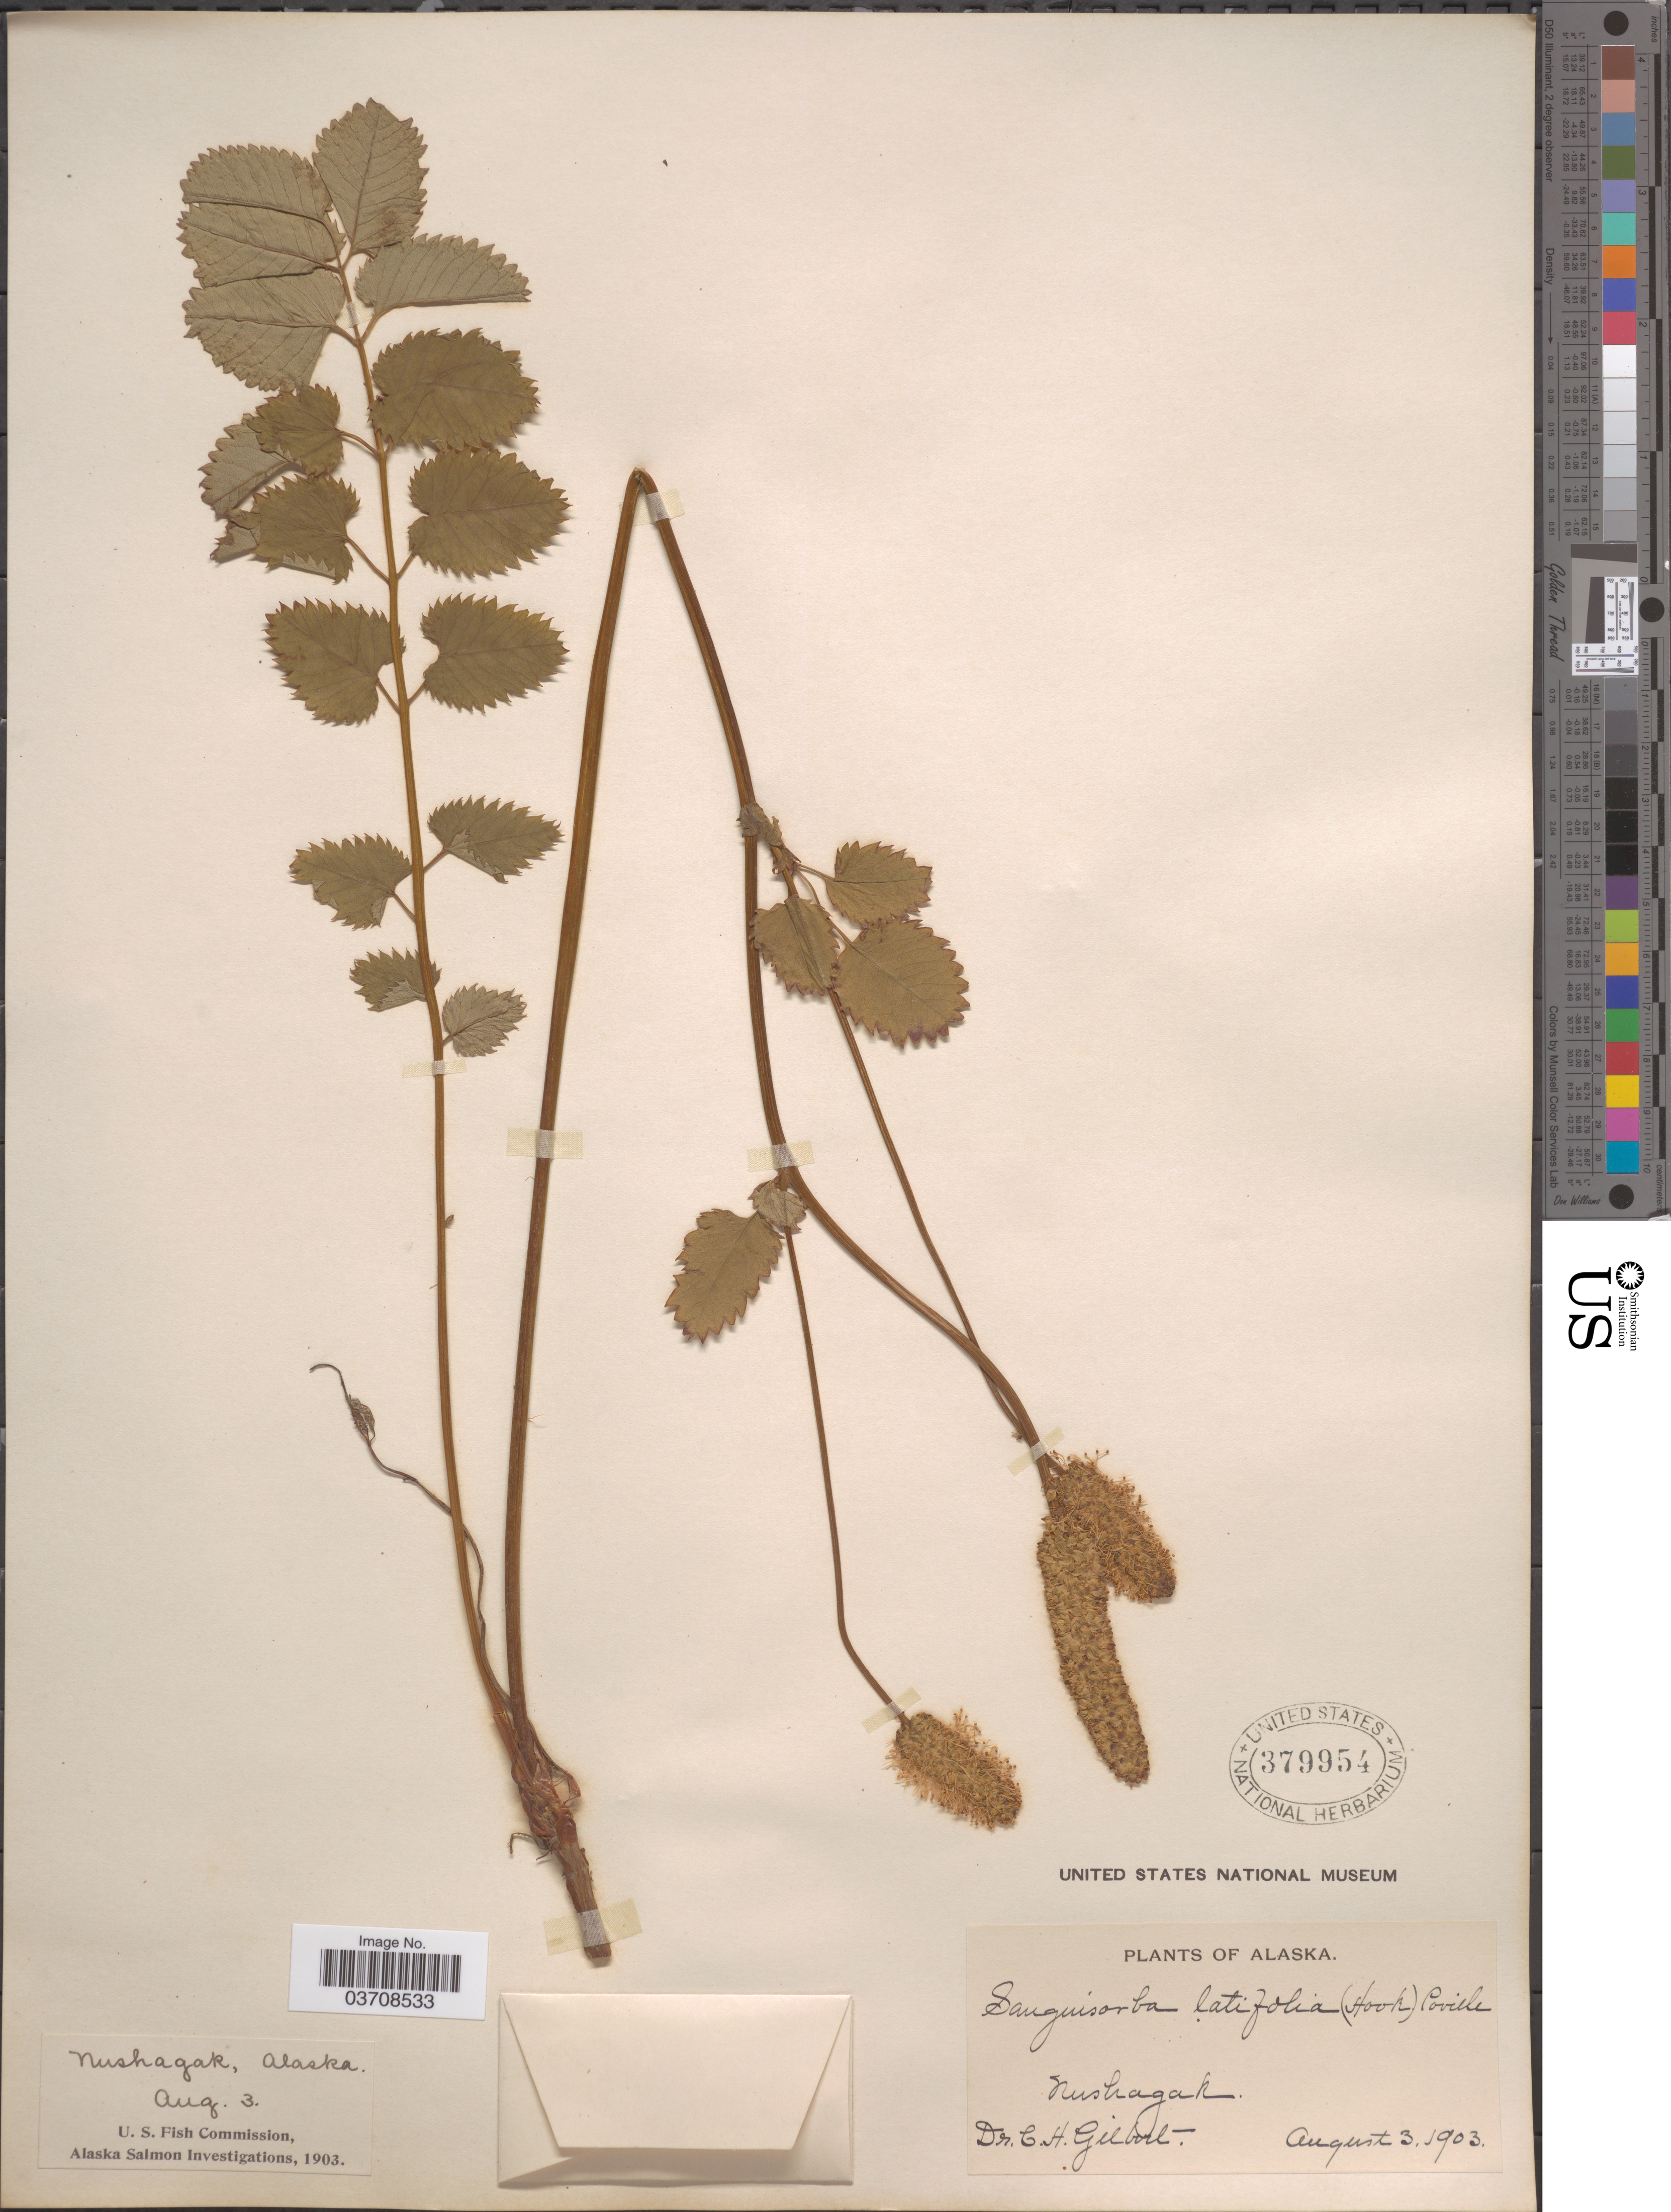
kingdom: Plantae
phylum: Tracheophyta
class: Magnoliopsida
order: Rosales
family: Rosaceae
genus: Sanguisorba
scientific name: Sanguisorba stipulata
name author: Raf.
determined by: Strong, Mark T., (BOT), Smithsonian Institution - National Museum of Natural History (UNITED STATES)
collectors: C. Gilbert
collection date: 1903-08-03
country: United States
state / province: Alaska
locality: Nushagak.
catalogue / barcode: US 379954